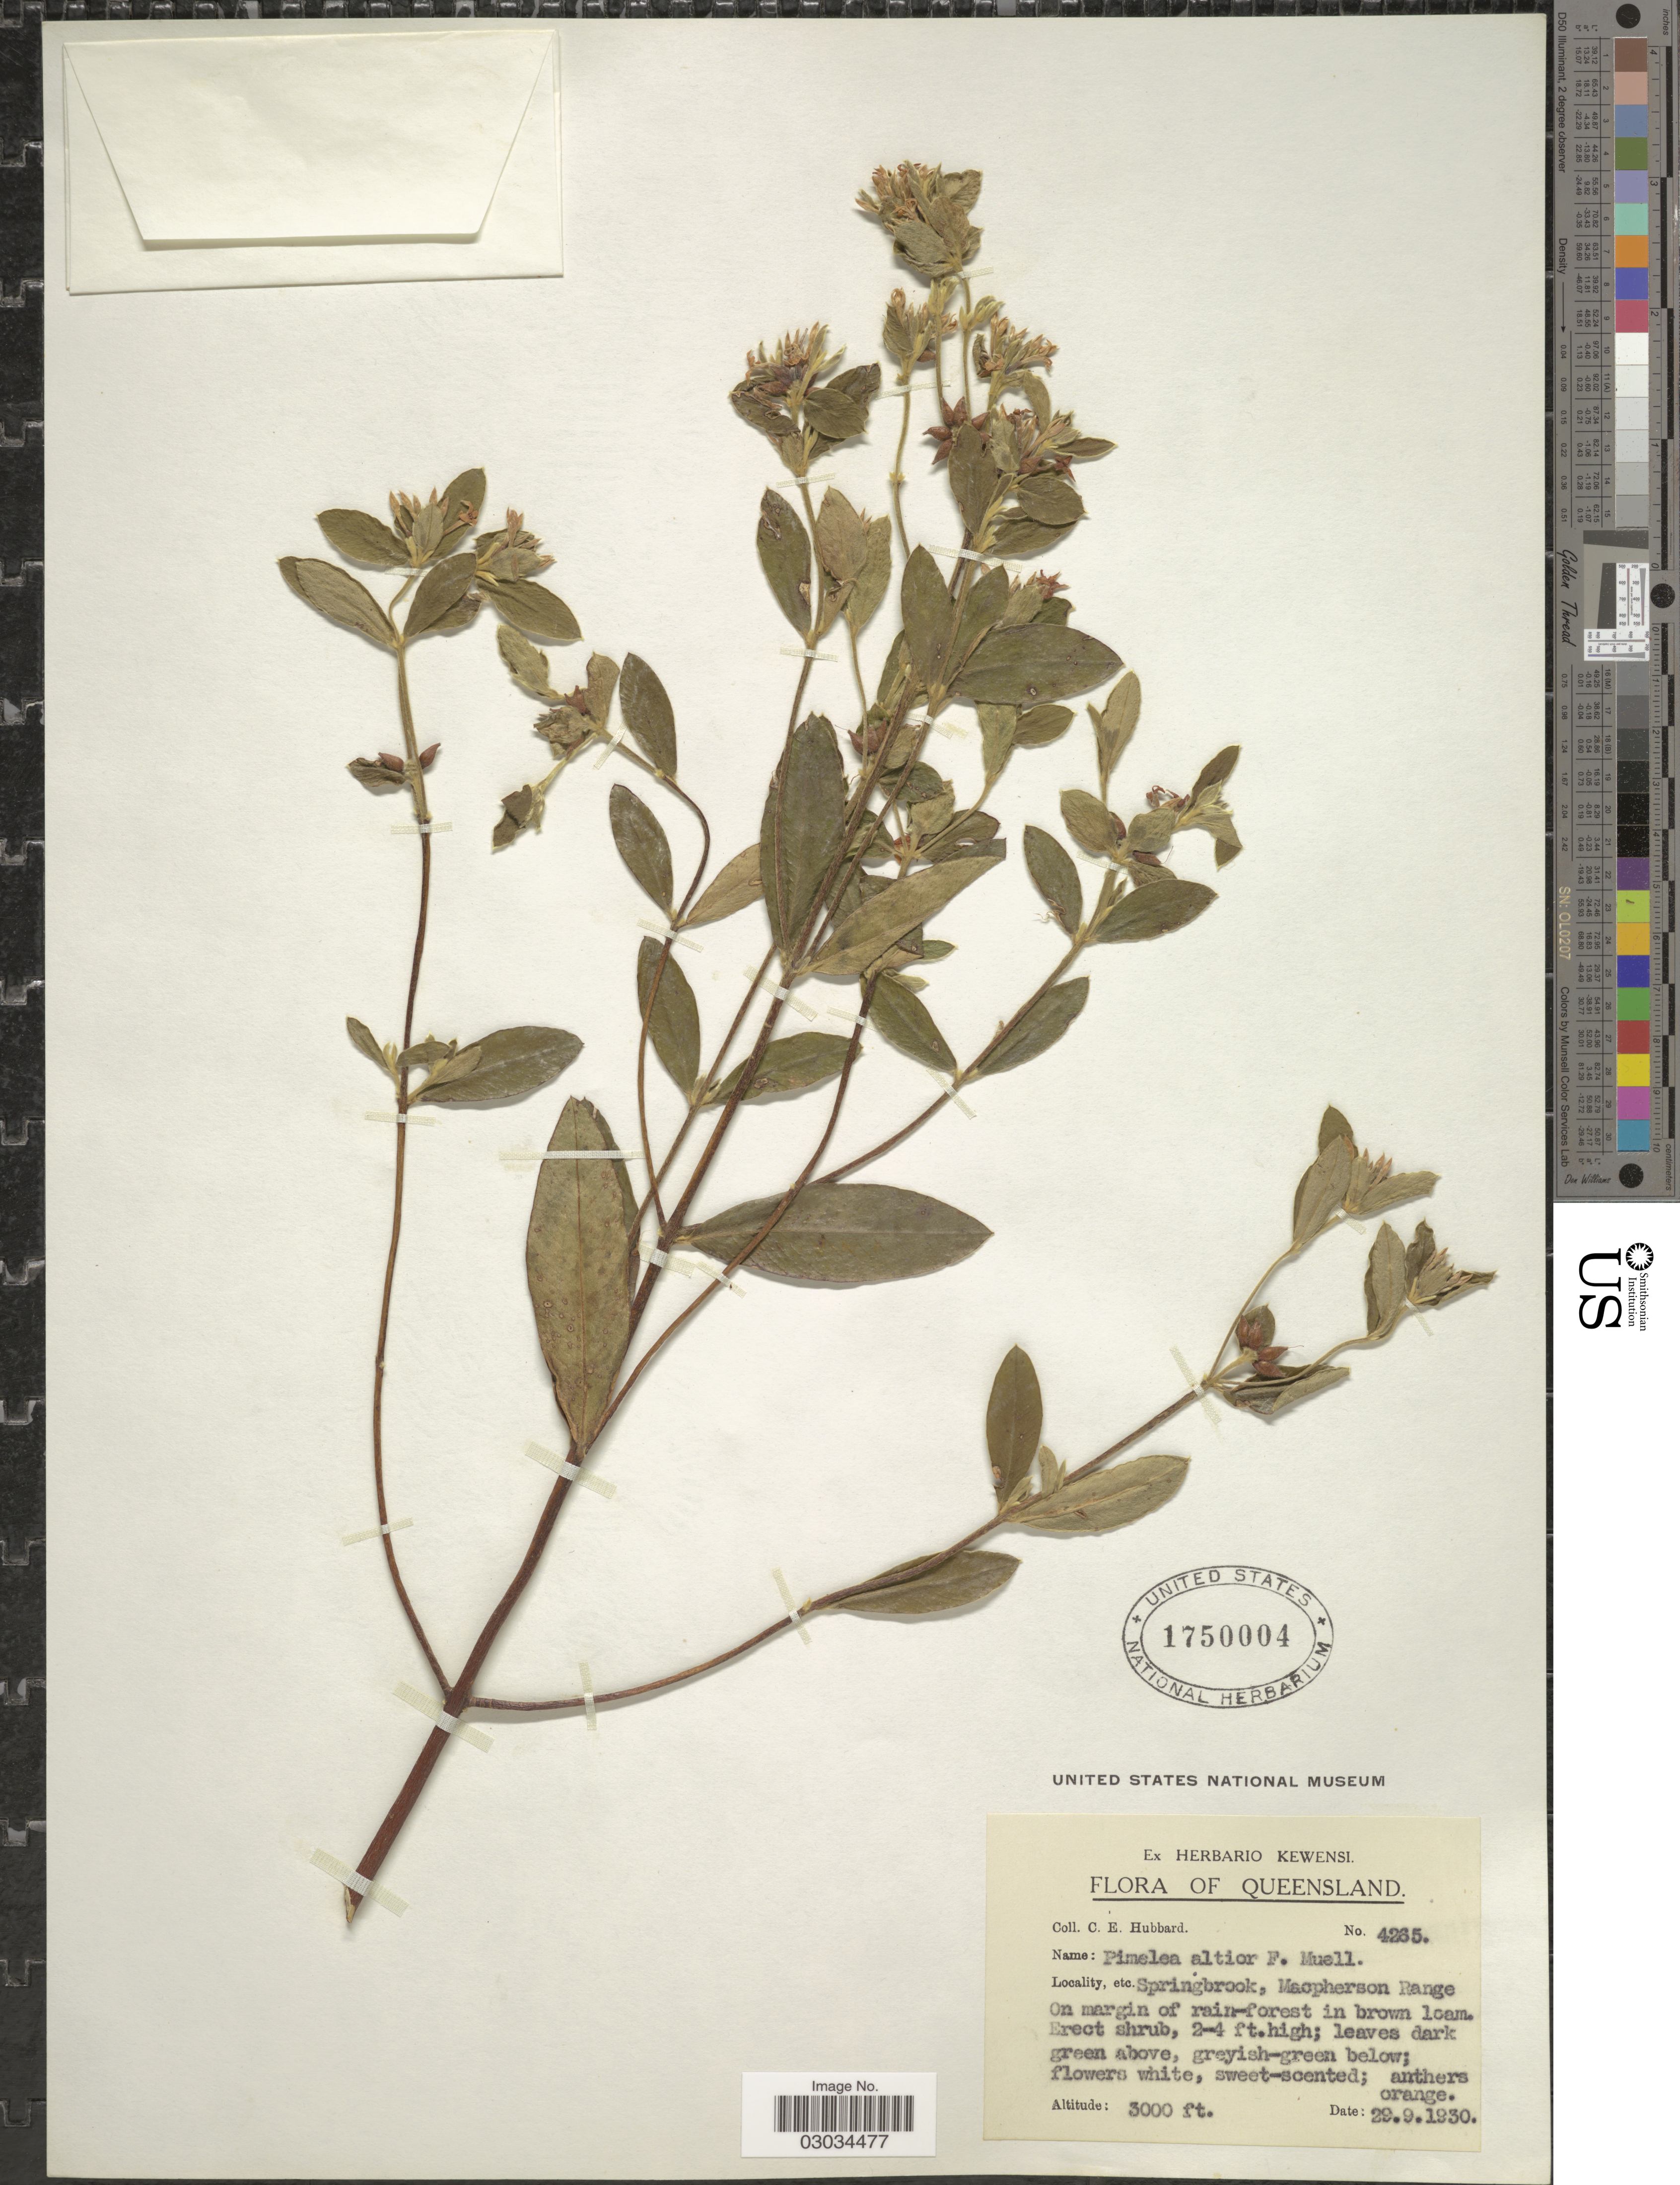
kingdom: Plantae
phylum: Tracheophyta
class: Magnoliopsida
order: Malvales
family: Thymelaeaceae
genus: Pimelea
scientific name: Pimelea altior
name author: F. Muell.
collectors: C. E. Hubbard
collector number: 4265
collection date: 1930-09-29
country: Australia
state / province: Queensland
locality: Springbrook, Macpherson Range.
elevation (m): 914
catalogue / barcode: US 1750004